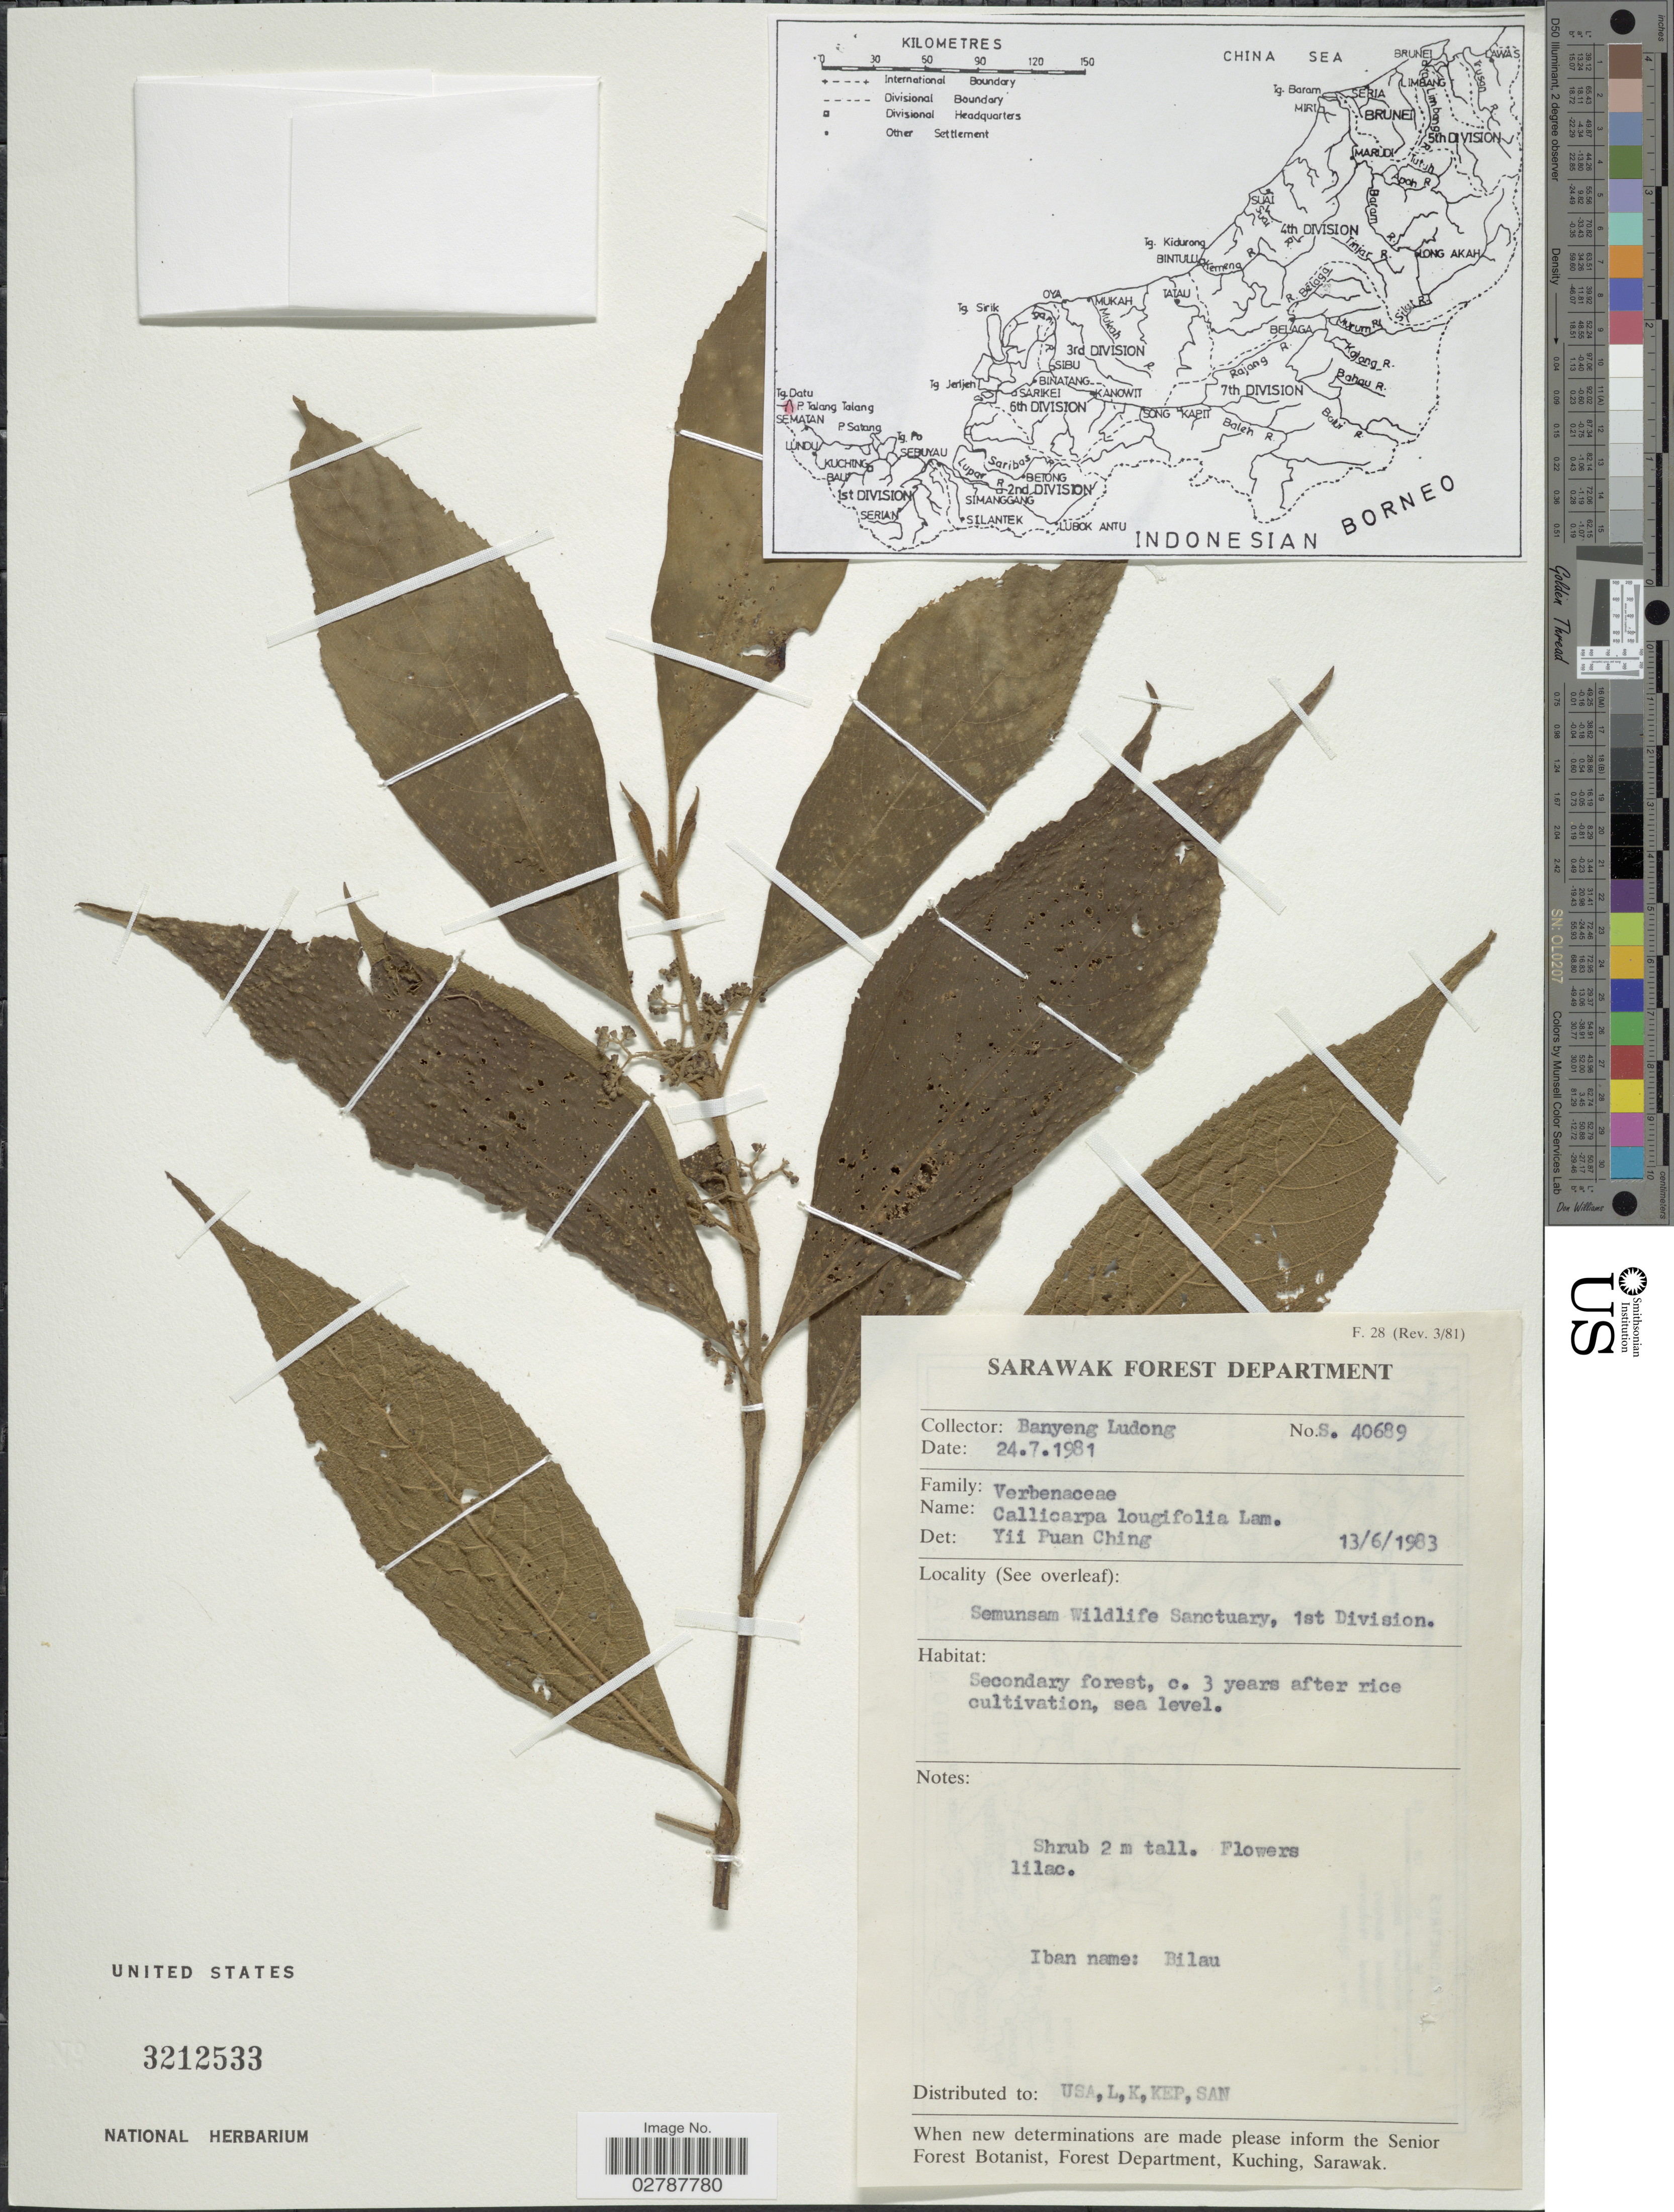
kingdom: Plantae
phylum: Tracheophyta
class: Magnoliopsida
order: Lamiales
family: Lamiaceae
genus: Callicarpa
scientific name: Callicarpa longifolia f. longifolia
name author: Lam.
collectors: B. Ludong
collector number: S40689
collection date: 1981-07-24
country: Malaysia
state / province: Sarawak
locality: Semunsam Wildlife Sanctuary, 1st Division.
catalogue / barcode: US 3212533